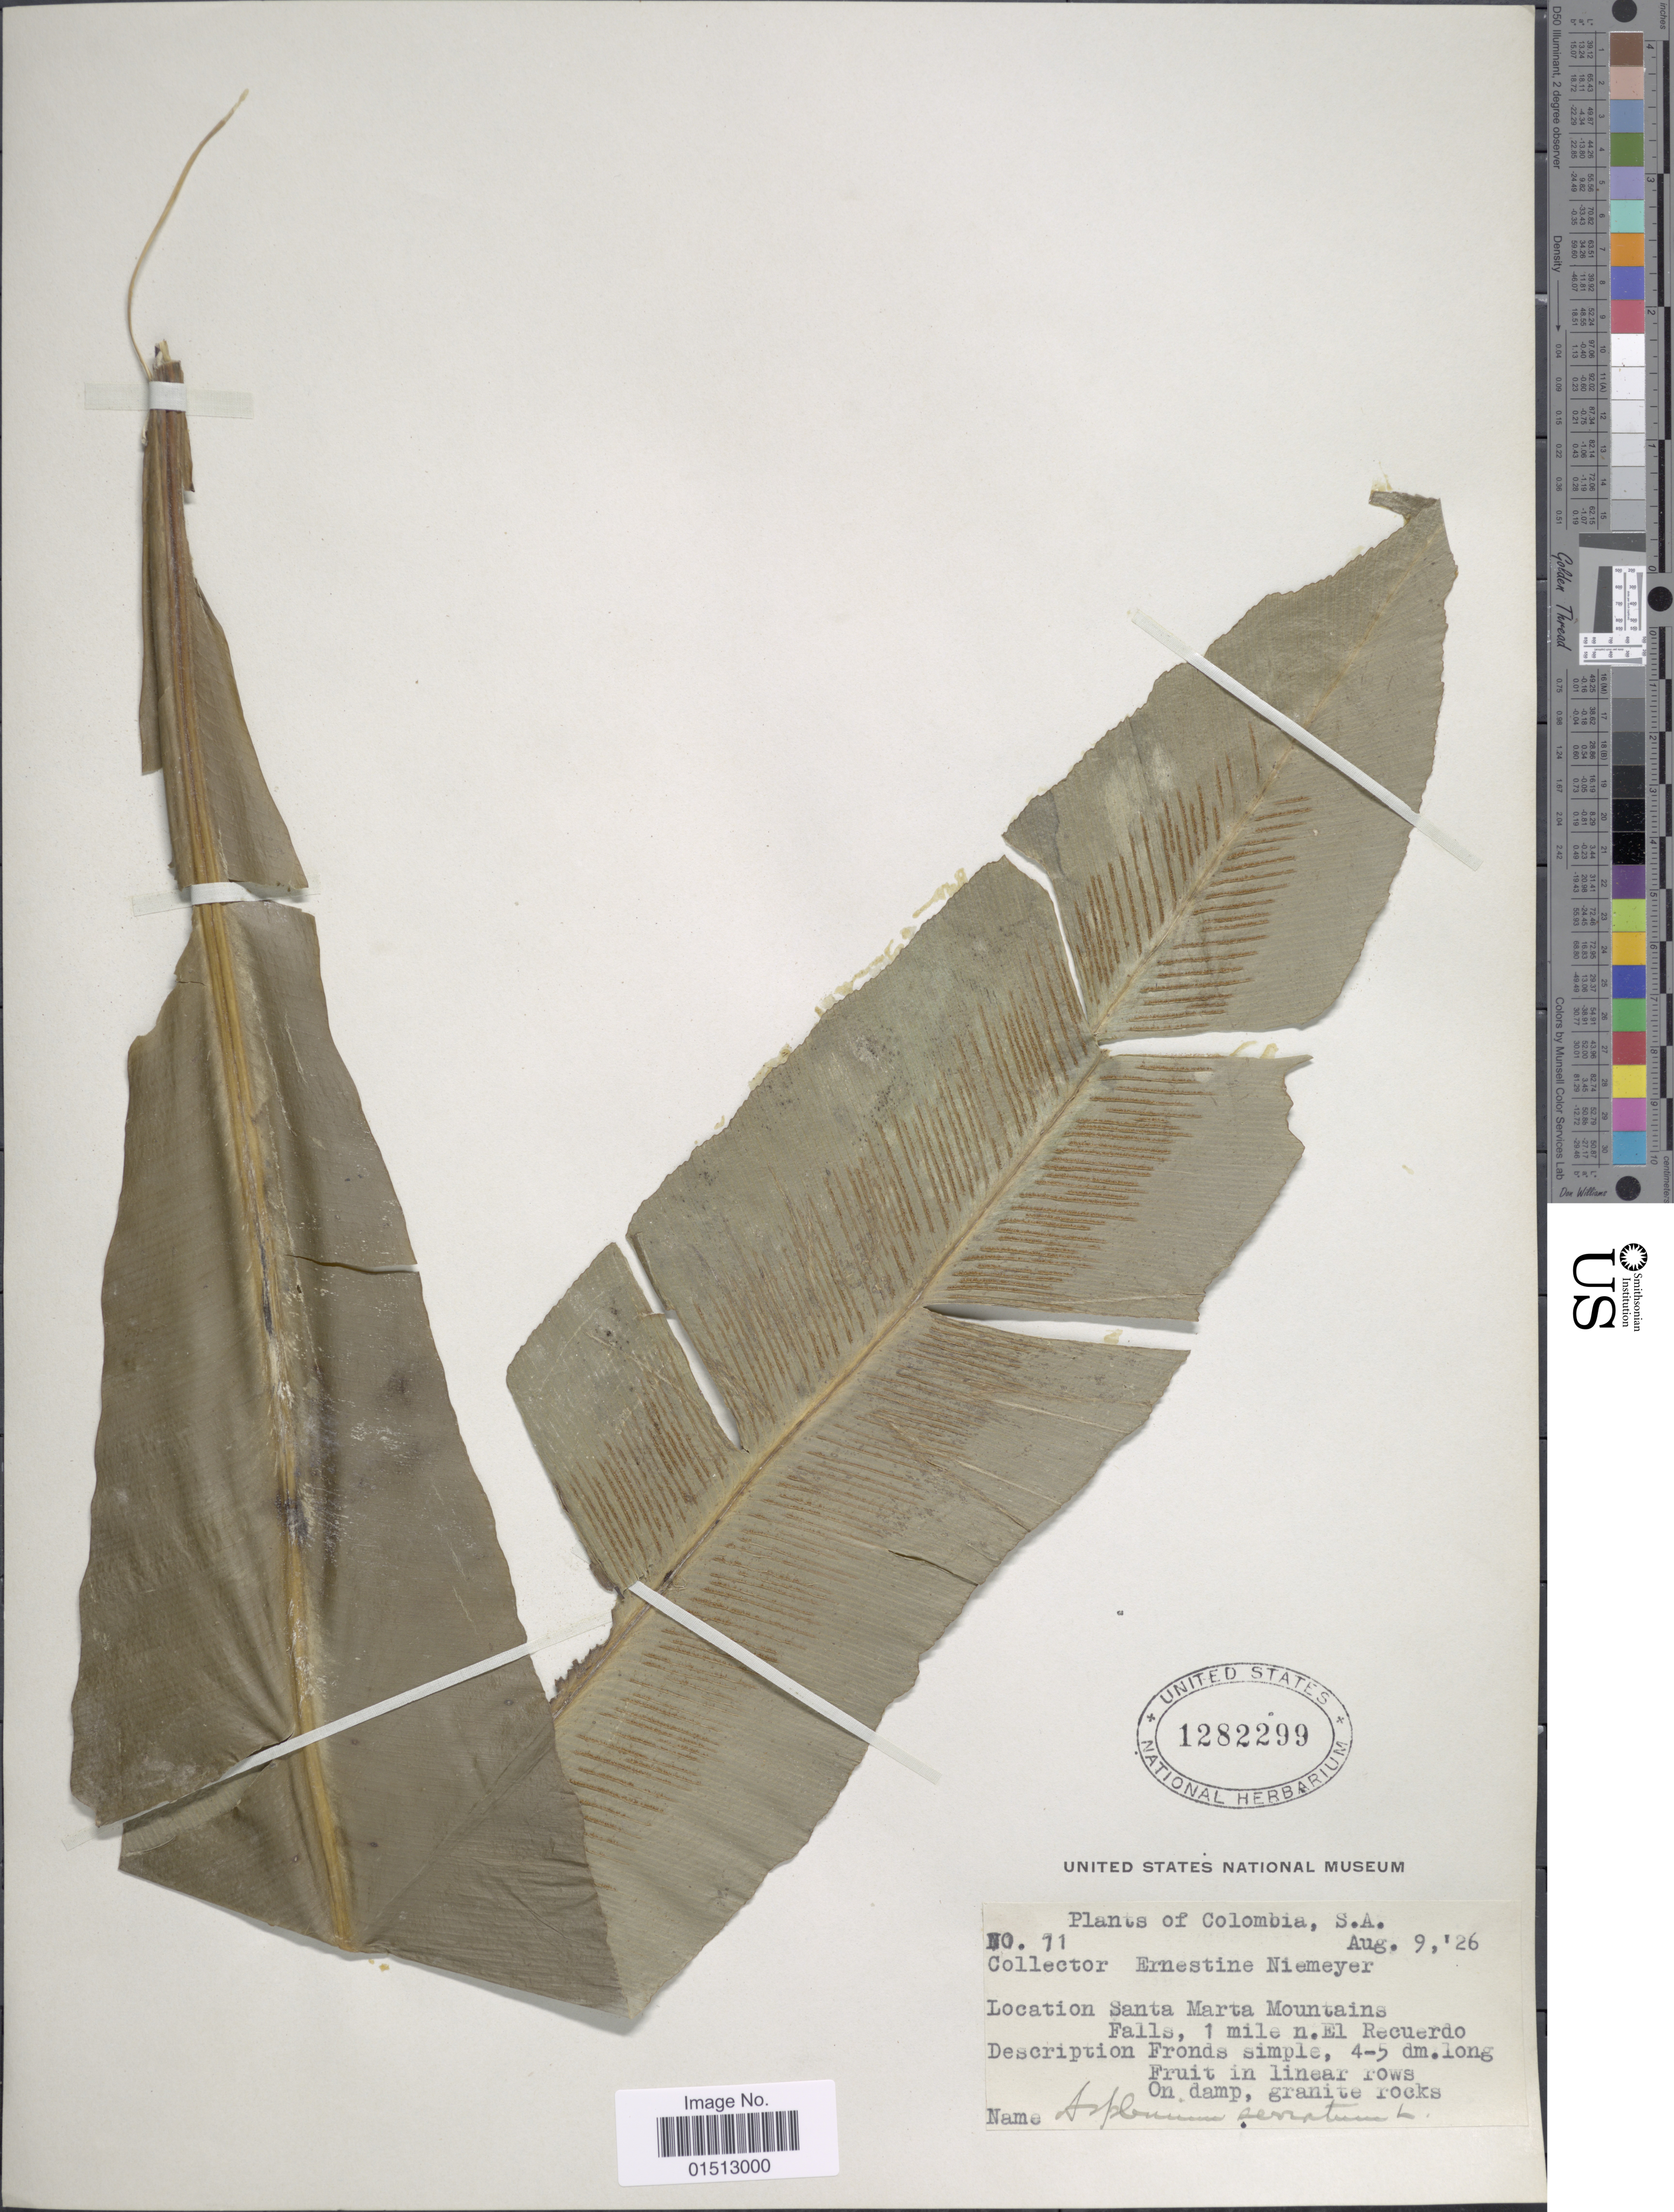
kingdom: Plantae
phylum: Tracheophyta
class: Polypodiopsida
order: Polypodiales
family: Aspleniaceae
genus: Asplenium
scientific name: Asplenium serratum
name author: L.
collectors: E. H. Niemeyer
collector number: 11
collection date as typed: Transcribed d/m/y: 9/8/26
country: Colombia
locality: Colombia, S. A. Santa Marta Mountains Falls, 1 mile n, El Recuerdo.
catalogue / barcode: US 1282299